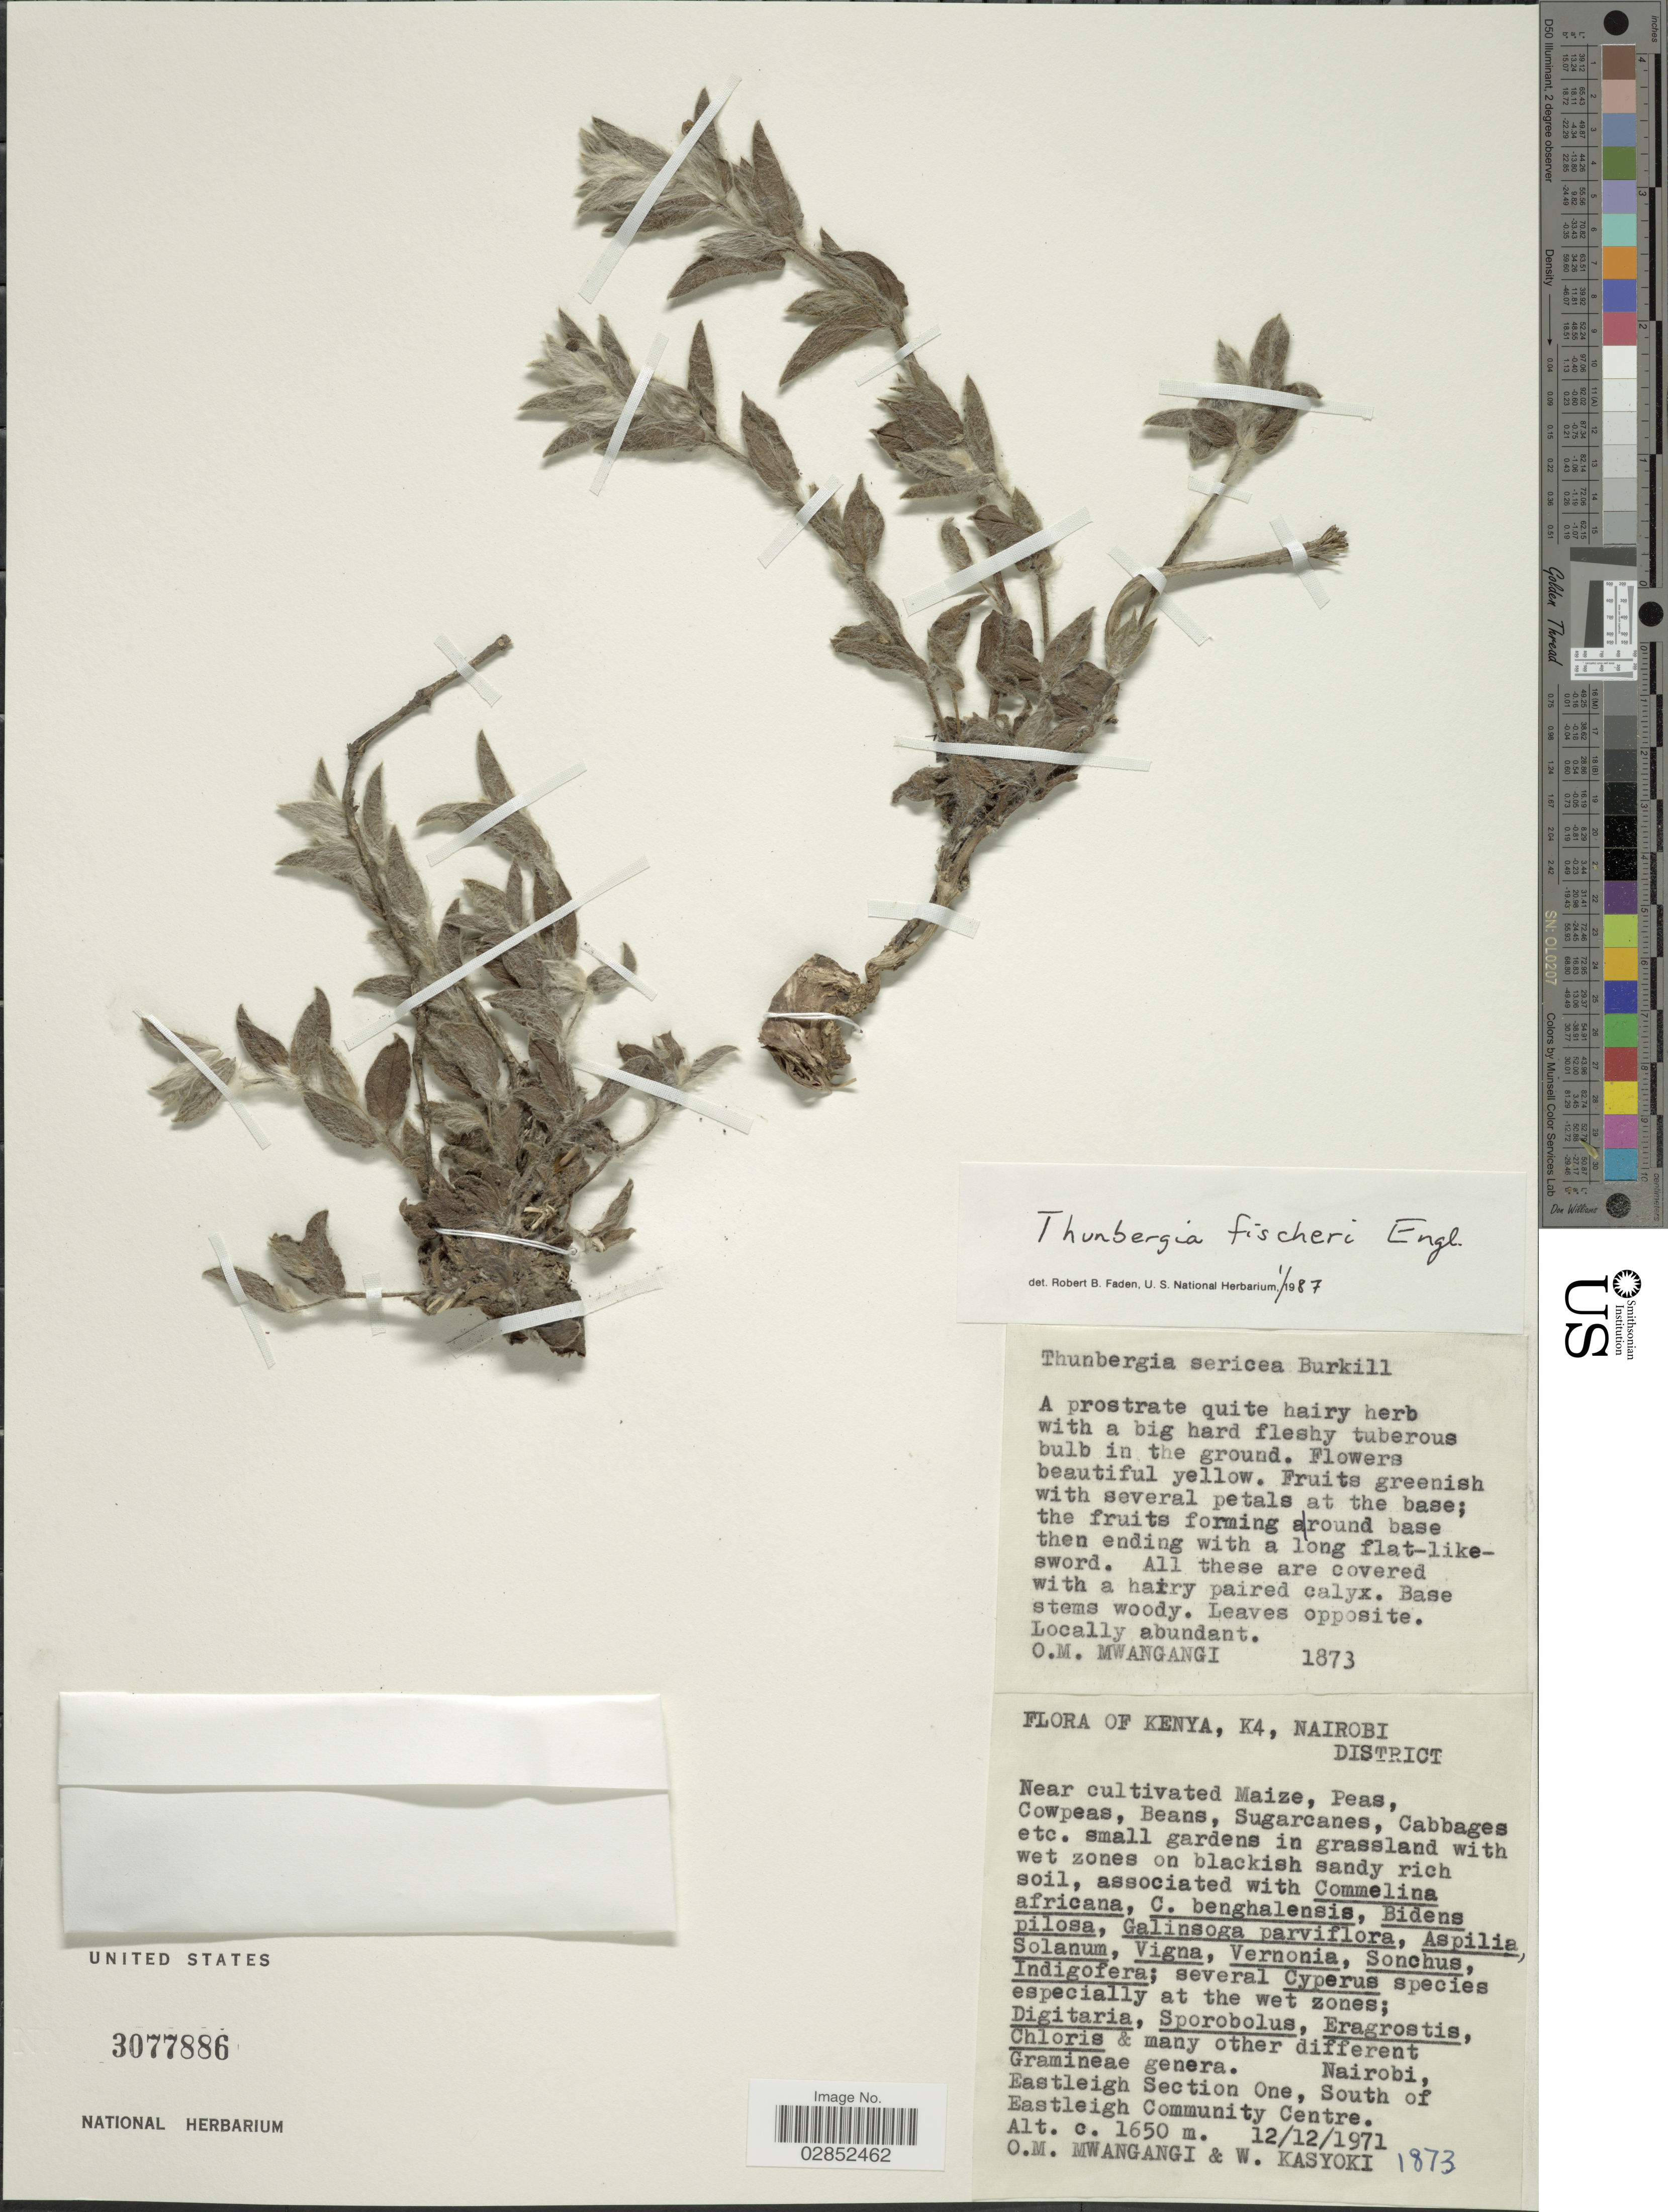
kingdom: Plantae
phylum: Tracheophyta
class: Magnoliopsida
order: Lamiales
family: Acanthaceae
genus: Thunbergia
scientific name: Thunbergia fischeri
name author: Engl.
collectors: O. M. Mwangangi & W. Kasyoki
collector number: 1873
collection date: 1971-12-12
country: Kenya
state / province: Nairobi Area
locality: Kenya, K4, Nairobi District, Eastleigh Section One, South of Eastleigh Community Centre.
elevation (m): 1650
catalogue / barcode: US 3077886